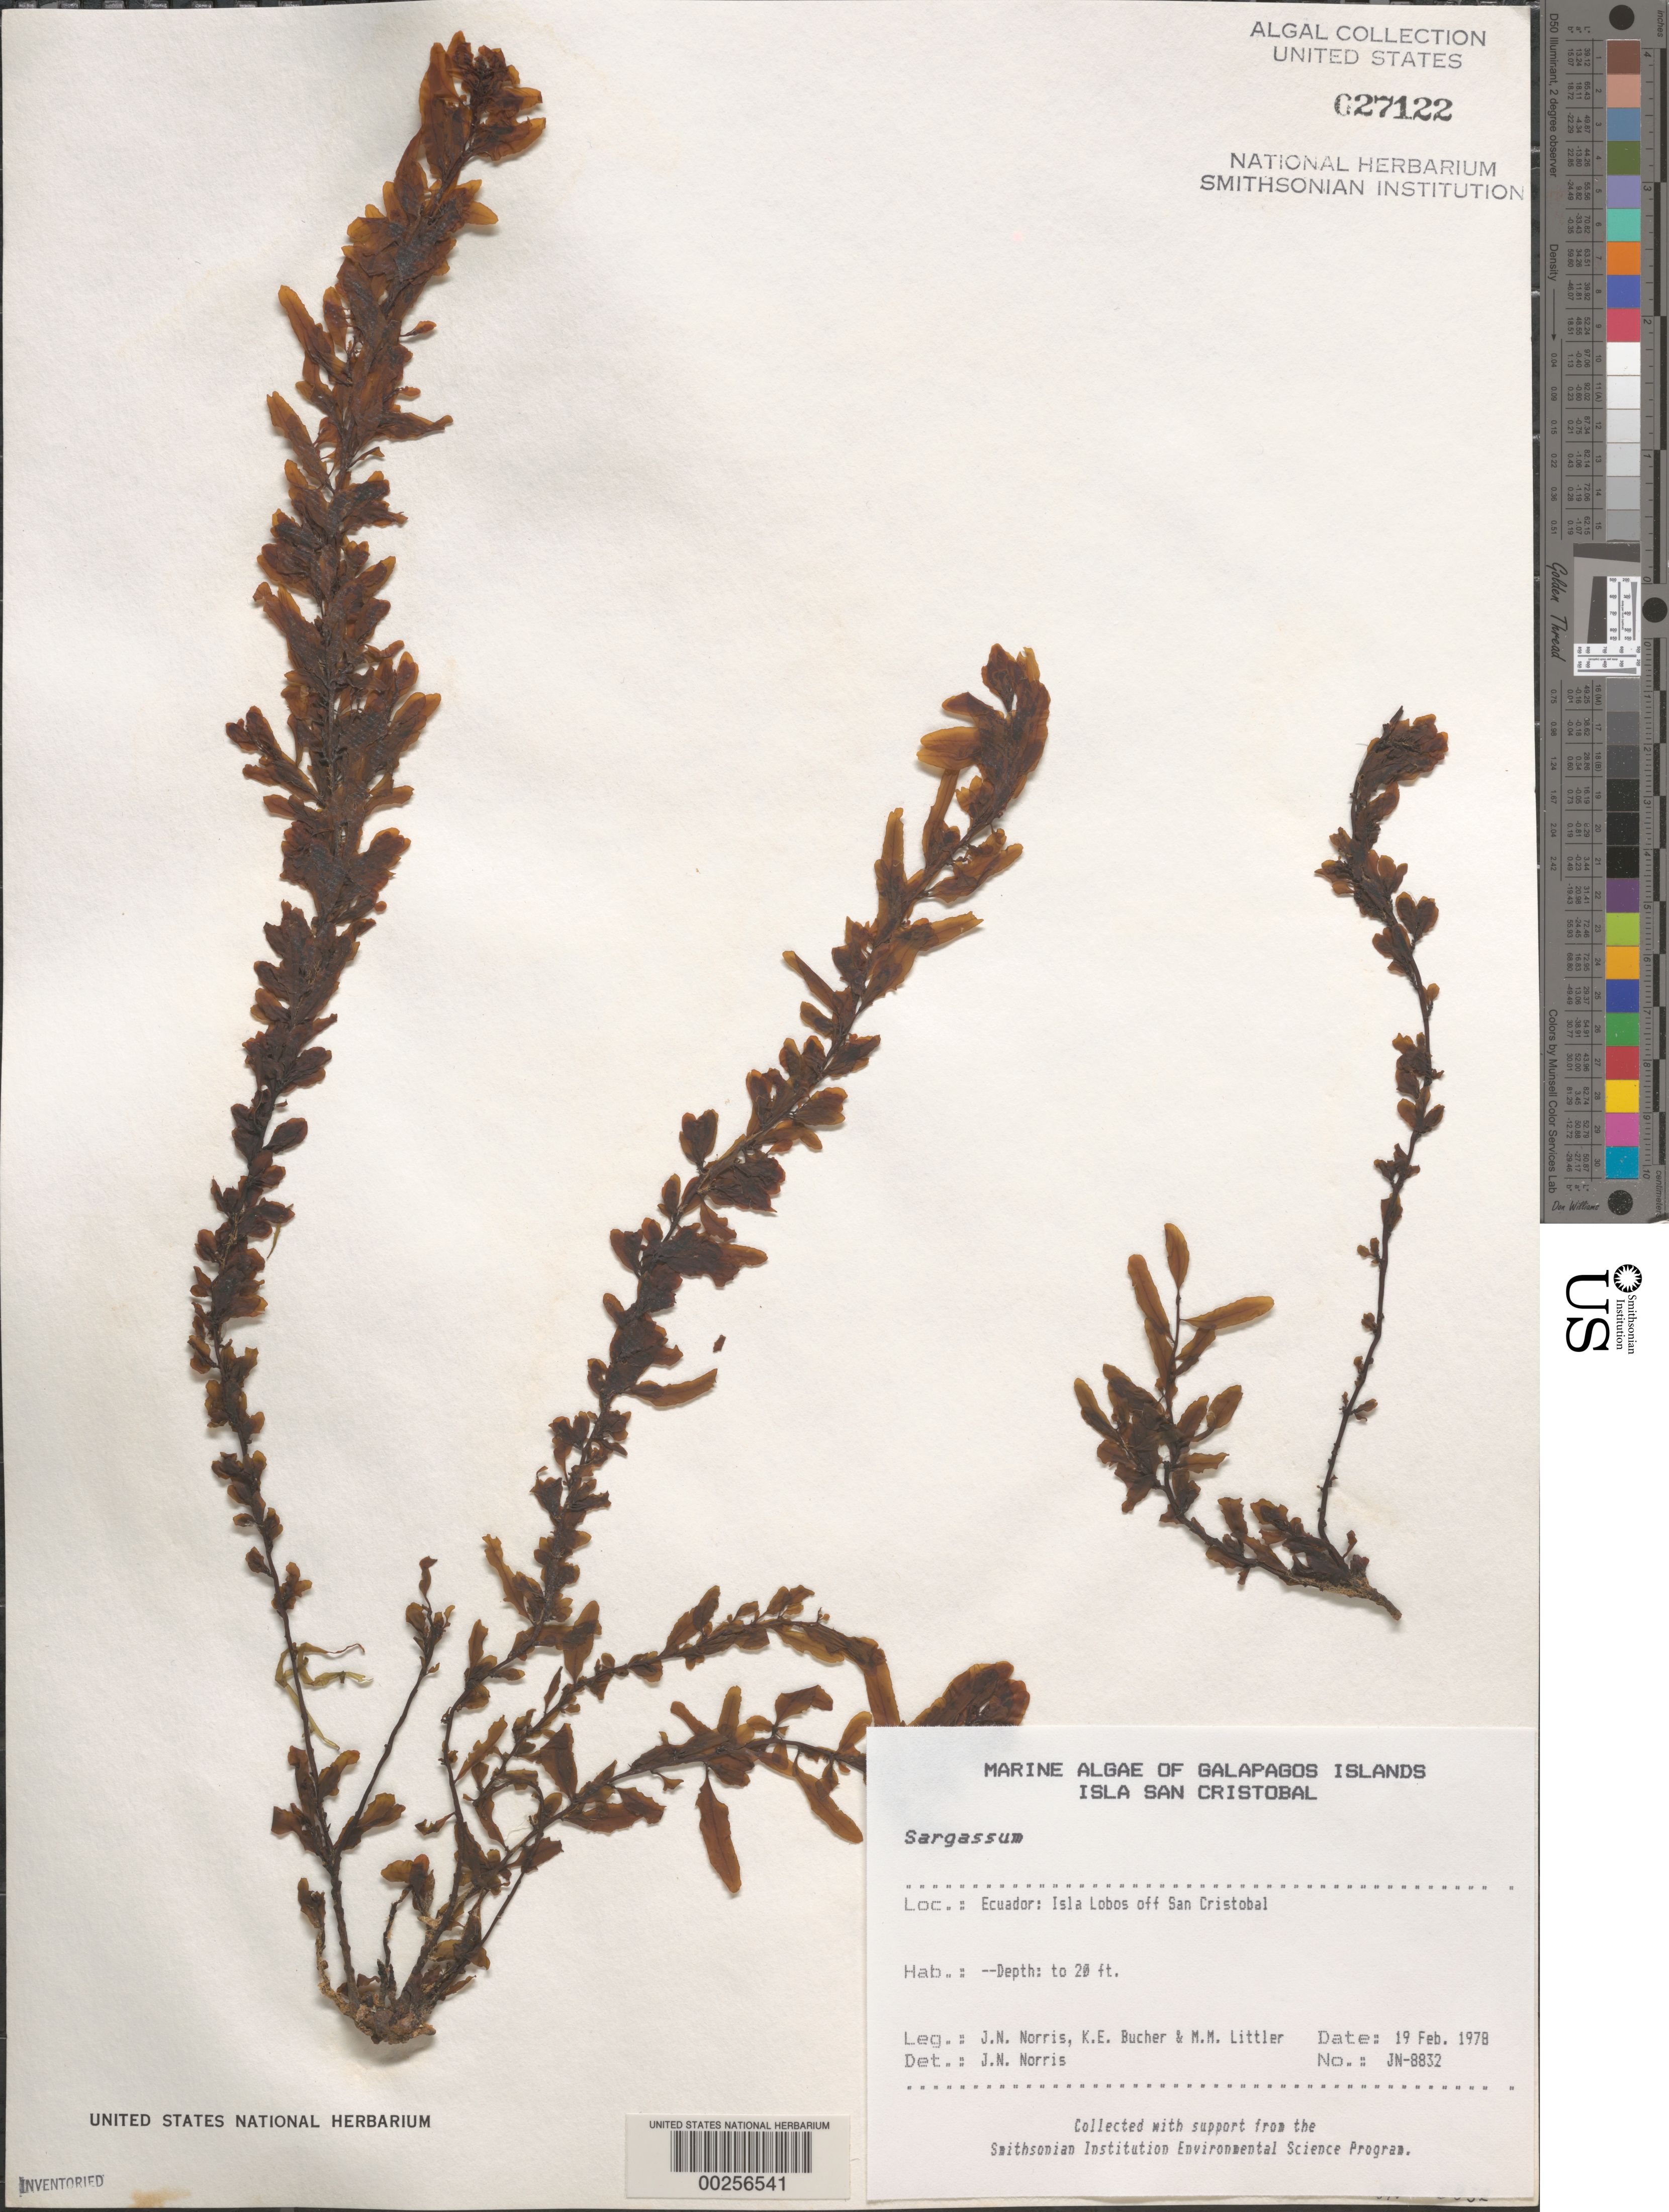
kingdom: Chromista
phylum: Ochrophyta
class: Phaeophyceae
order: Fucales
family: Sargassaceae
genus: Sargassum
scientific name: Sargassum sp.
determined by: Norris, James N.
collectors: J. N. Norris, K. E. Bucher & M. M. Littler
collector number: JN-8832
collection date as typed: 19 Feb 1978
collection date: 1978-02-19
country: Ecuador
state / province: Colón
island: Lobos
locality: Off Isla San Cristóbal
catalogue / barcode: US 27122